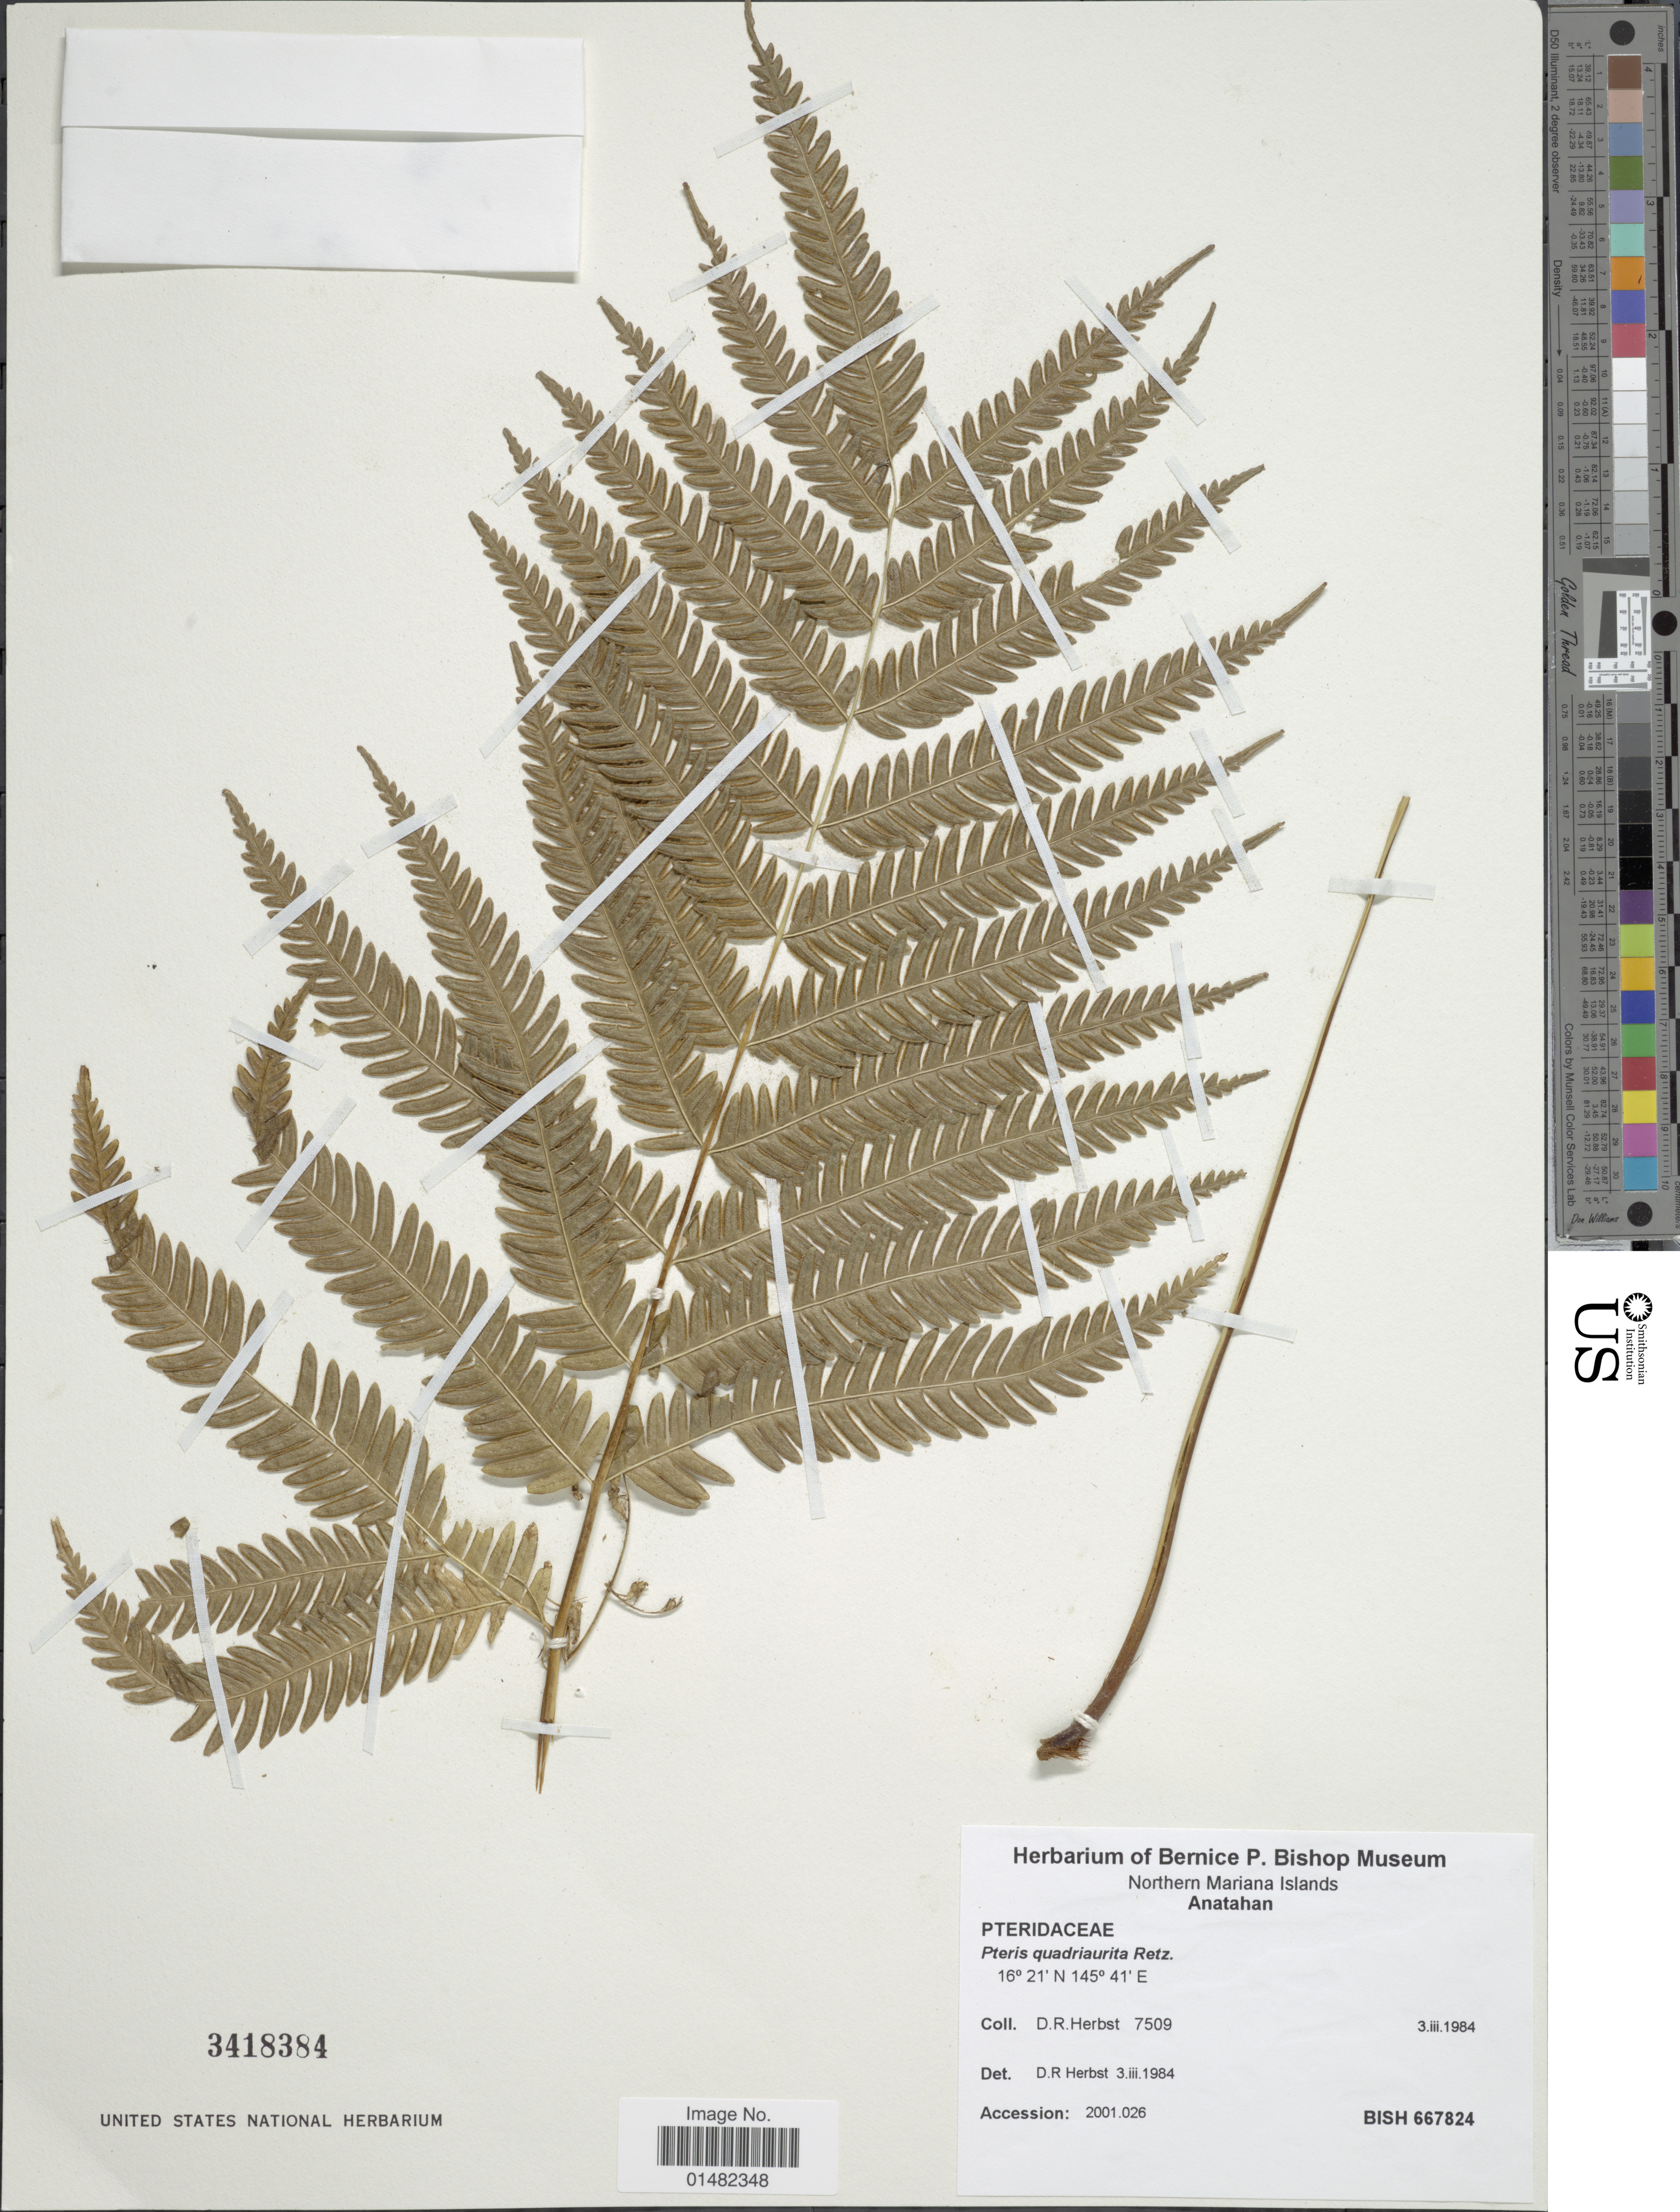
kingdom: Plantae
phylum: Tracheophyta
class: Polypodiopsida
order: Polypodiales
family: Pteridaceae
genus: Pteris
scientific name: Pteris quadriaurita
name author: Retz.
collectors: D. R. Herbst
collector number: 7509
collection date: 1984-03-03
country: Northern Mariana Islands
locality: Anatahan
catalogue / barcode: US 3418384